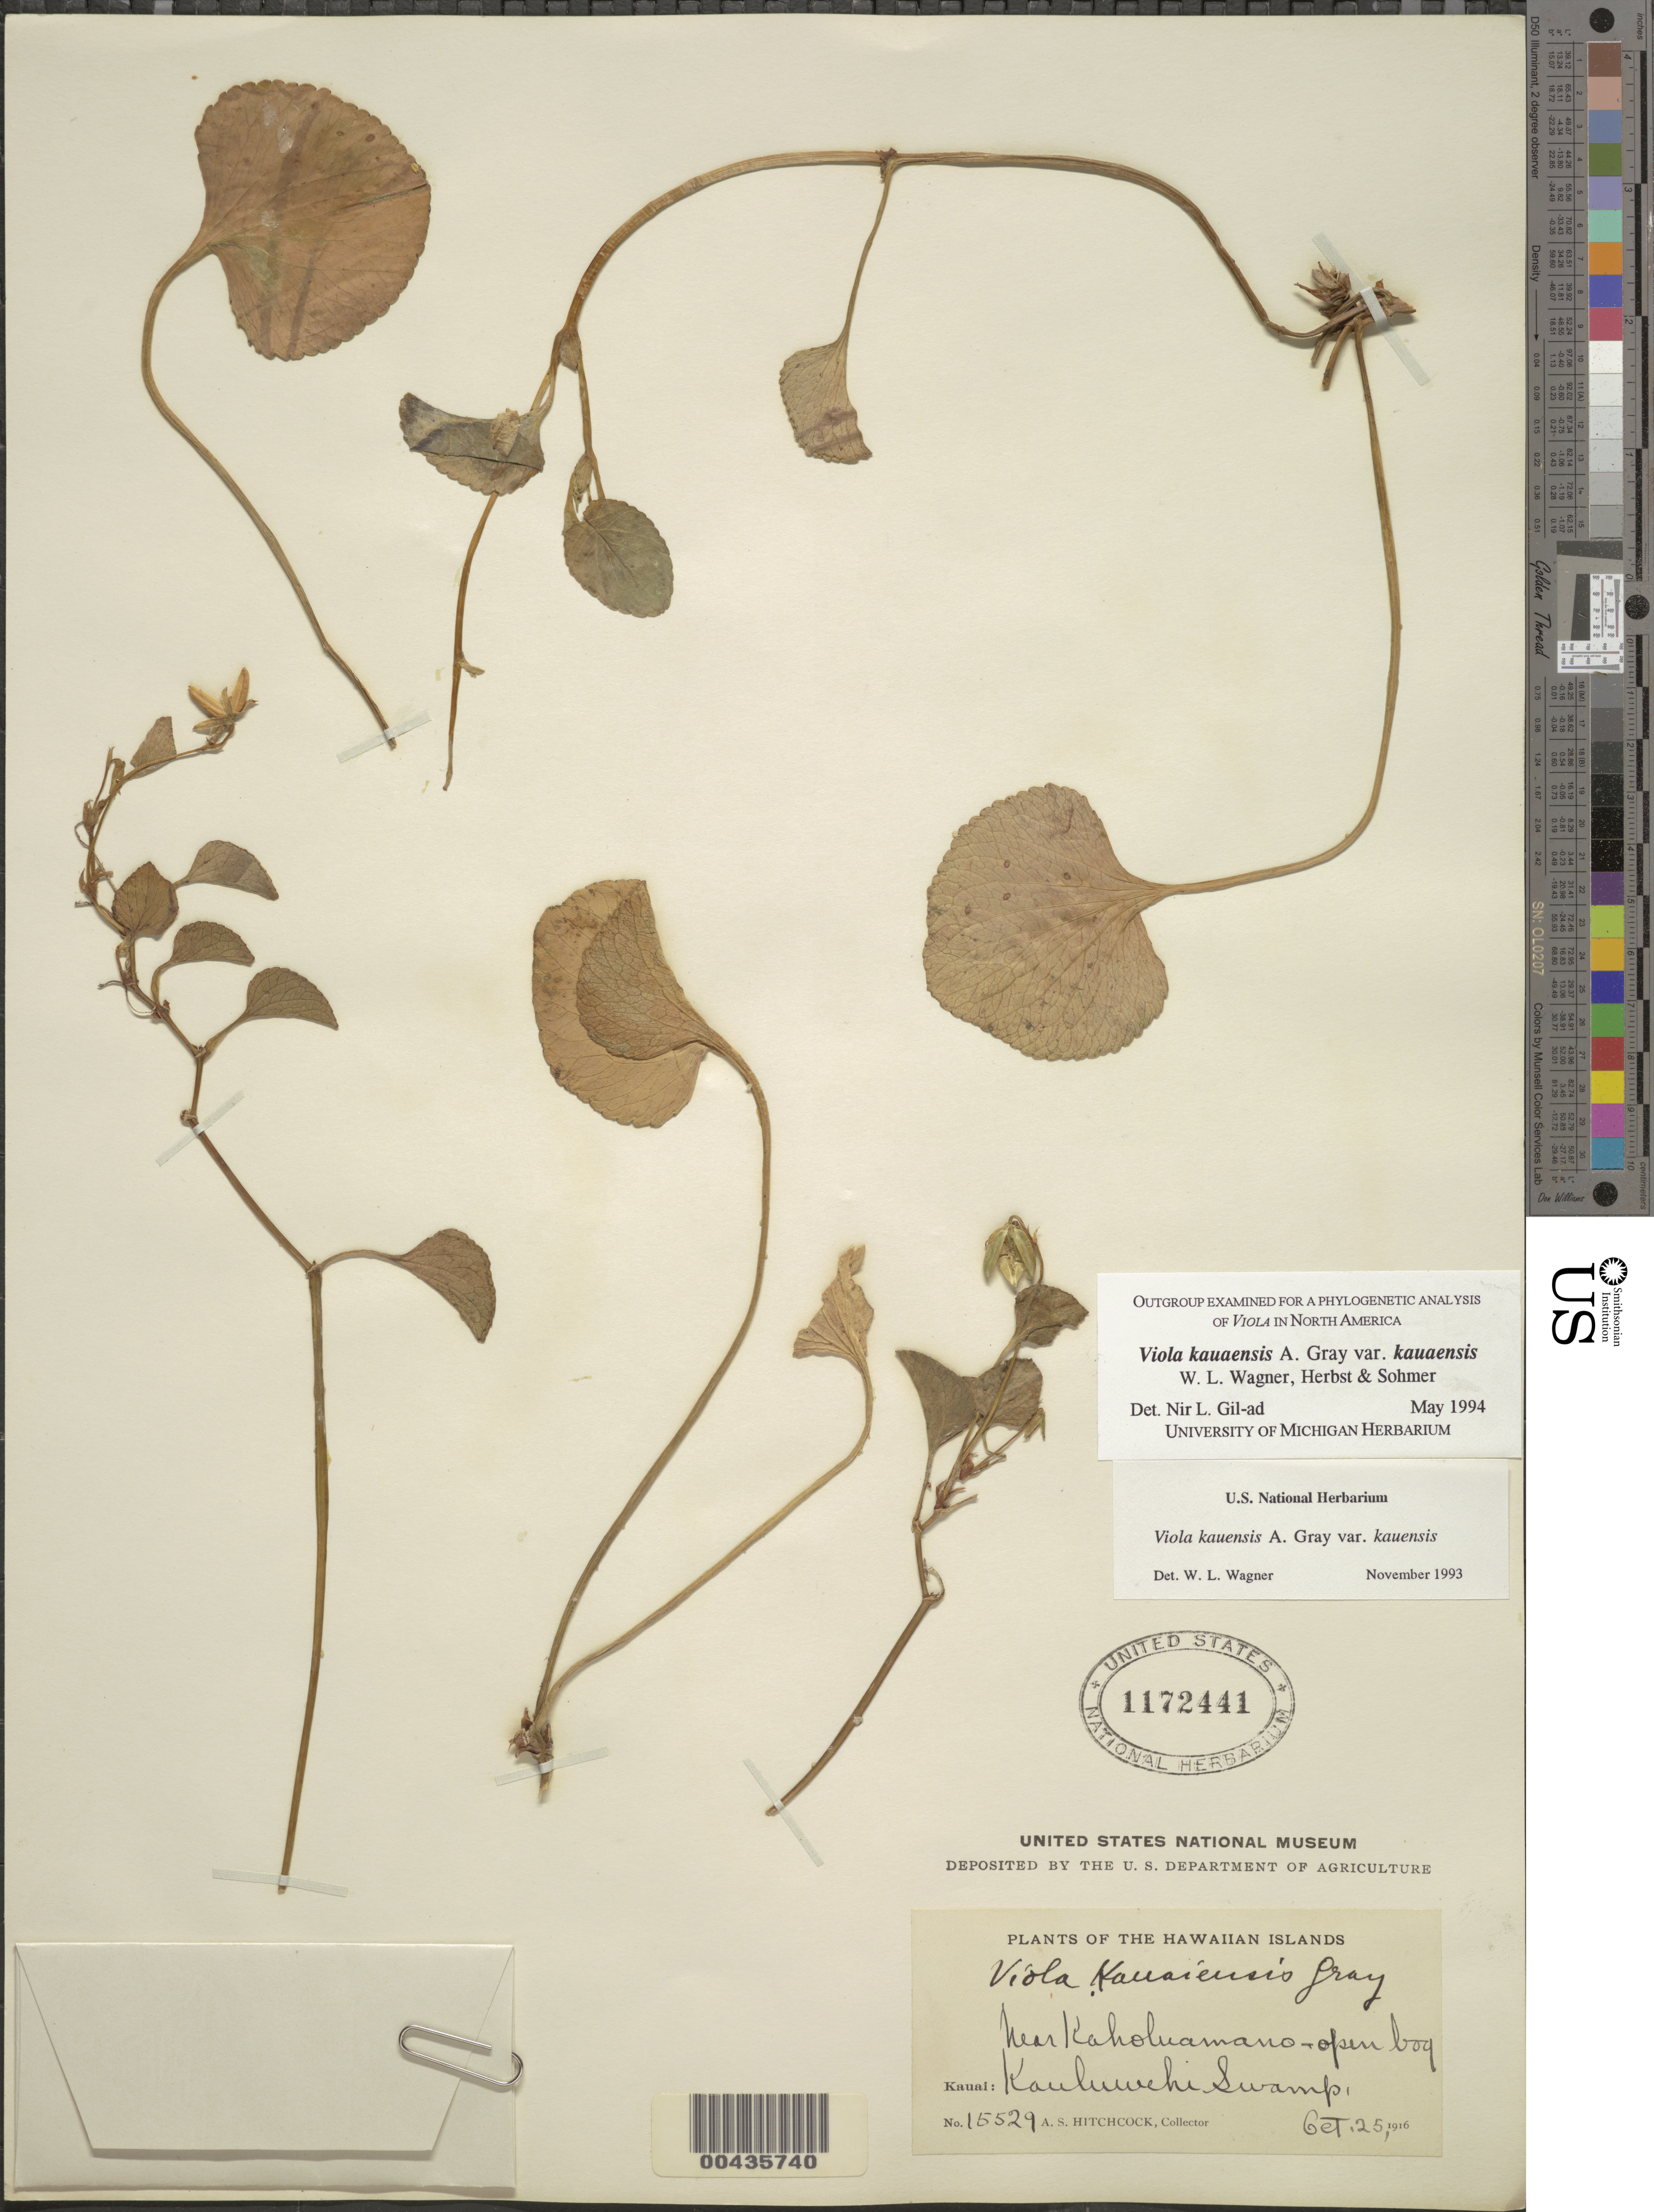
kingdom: Plantae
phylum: Tracheophyta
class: Magnoliopsida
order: Malpighiales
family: Violaceae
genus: Viola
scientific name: Viola kauaensis var. kauaensis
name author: A. Gray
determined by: Wagner, W. L., (BOT), Smithsonian Institution - National Museum of Natural History (UNITED STATES)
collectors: A. S. Hitchcock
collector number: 15529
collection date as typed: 25 Oct 1916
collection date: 1916-10-25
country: United States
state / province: Hawaii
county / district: Kauai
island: Kaua'i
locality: Near Kaholuamano, Kauluwehi Swamp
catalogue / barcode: US 1172441